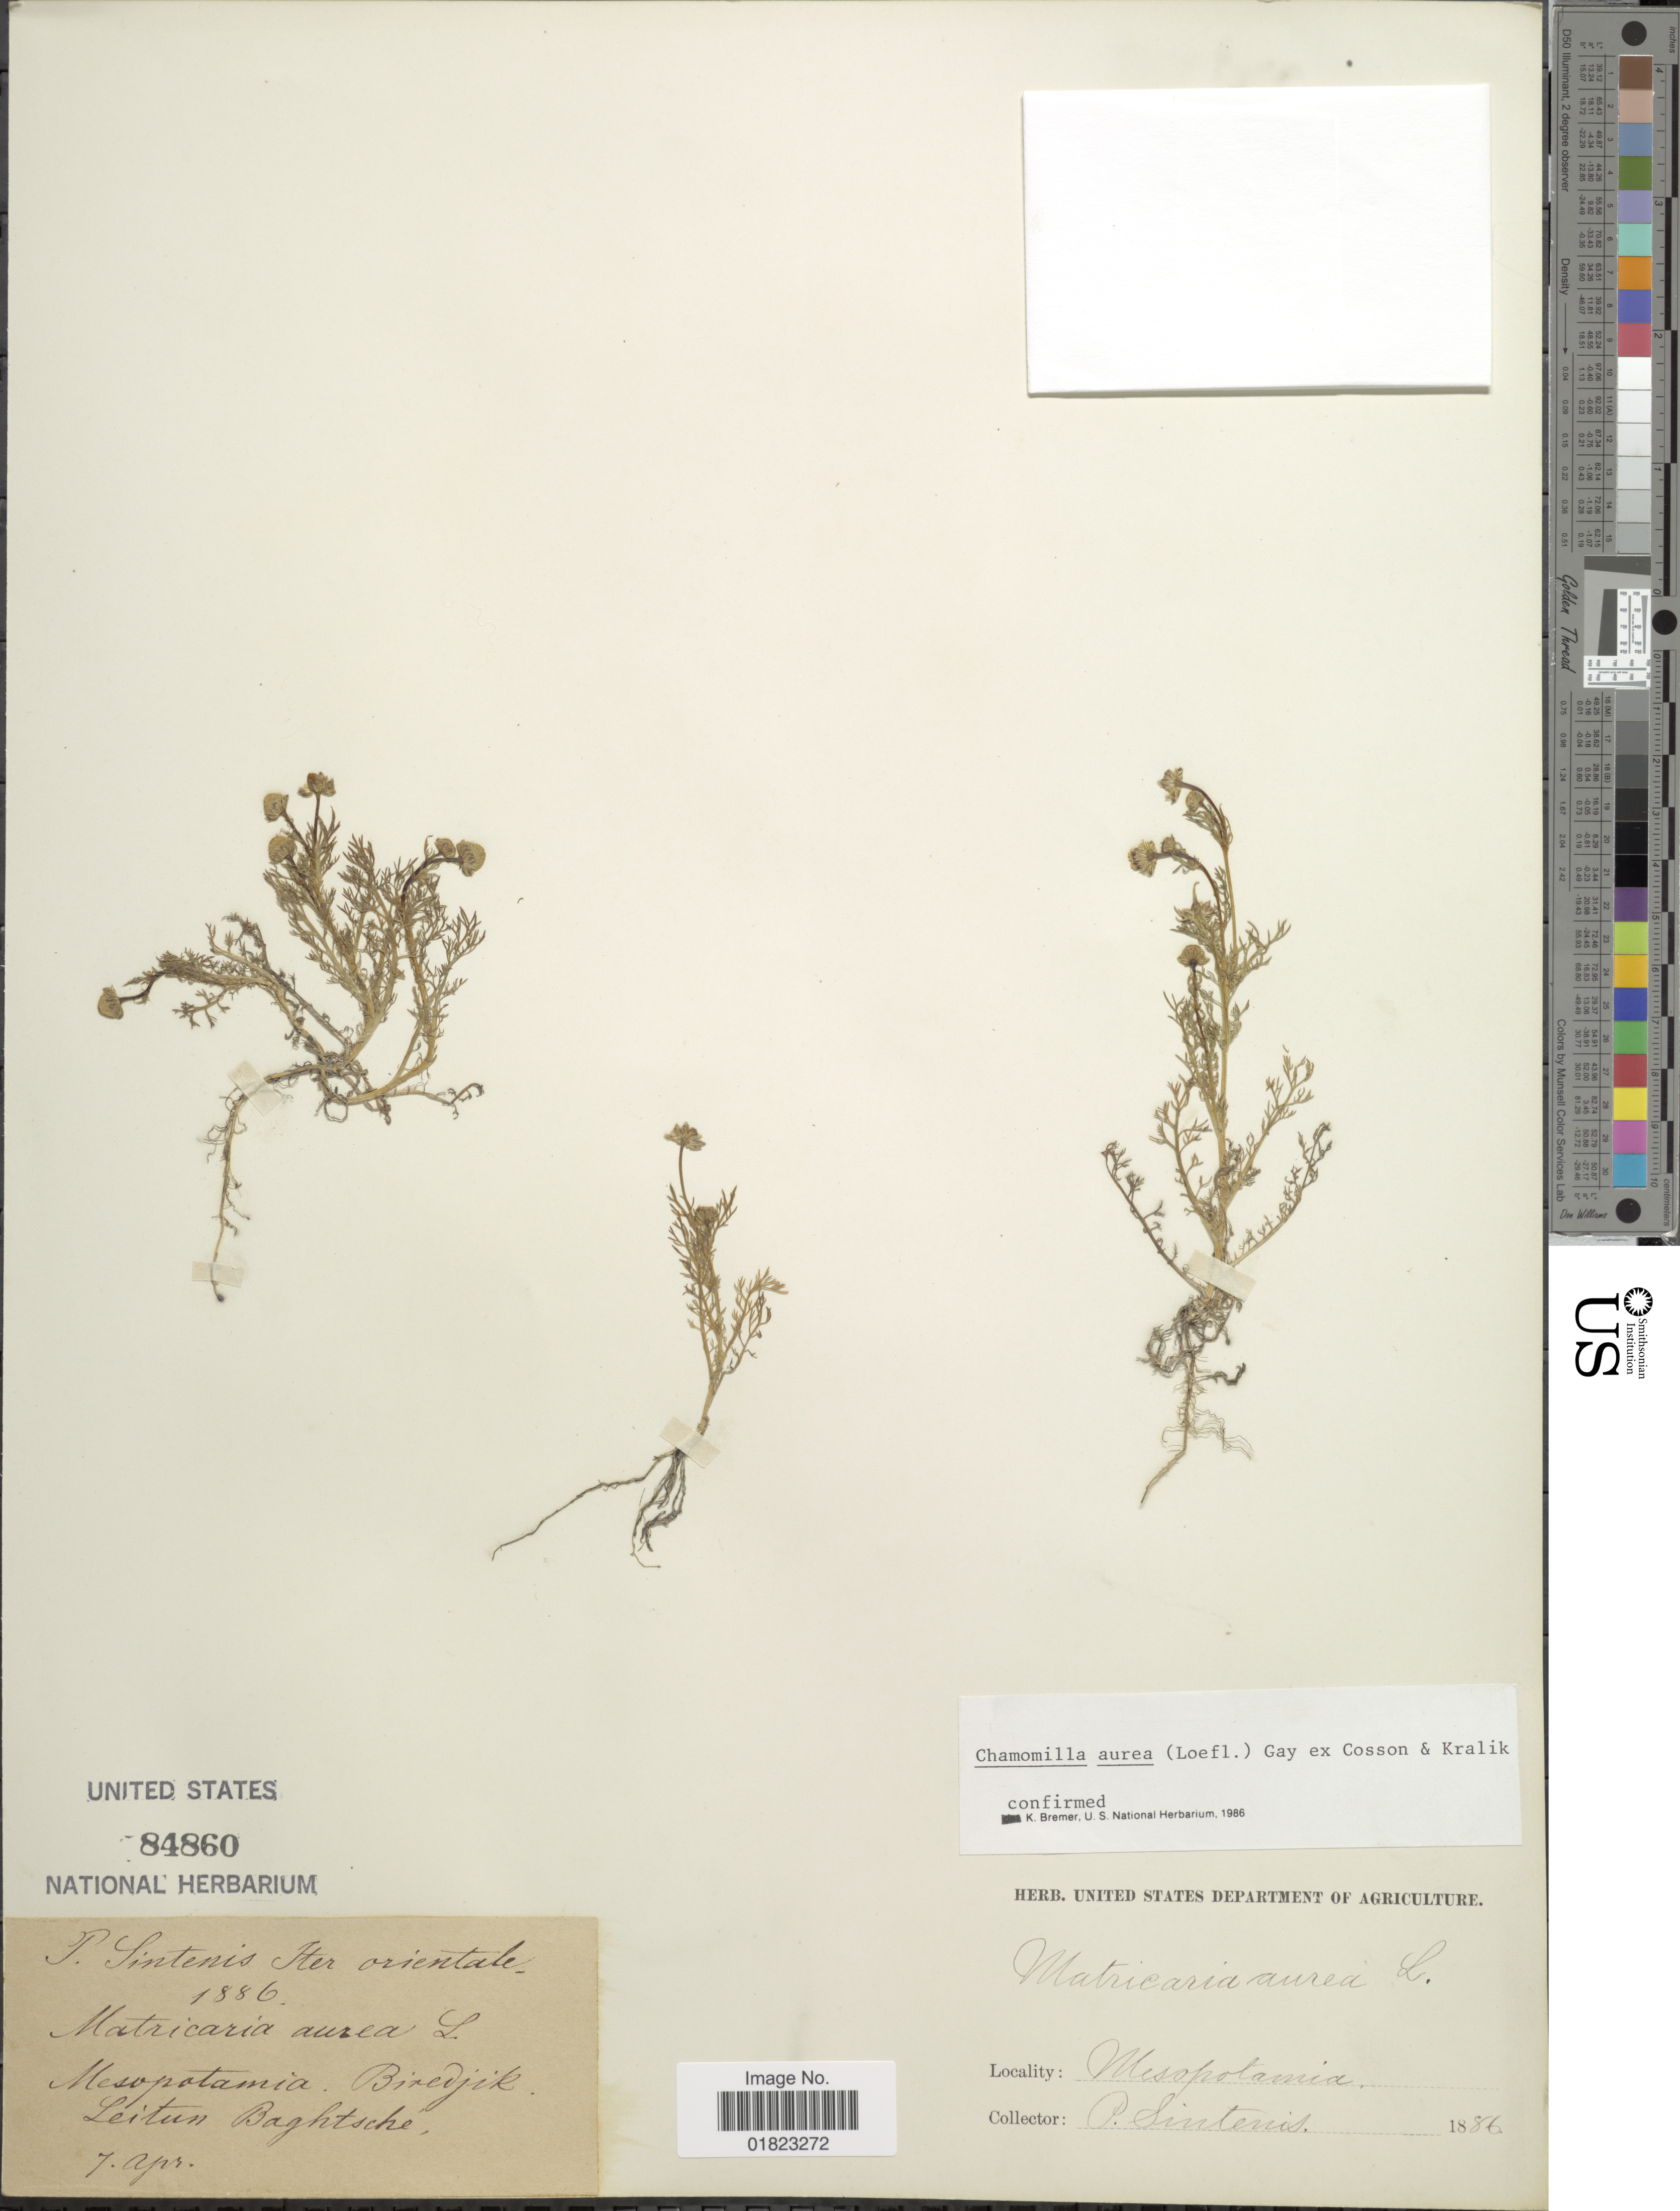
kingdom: Plantae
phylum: Tracheophyta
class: Magnoliopsida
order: Asterales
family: Asteraceae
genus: Matricaria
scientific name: Matricaria aurea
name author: (Loefl.) Sch. Bip.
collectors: P. Sintenis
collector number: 342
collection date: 1888-04-07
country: Turkey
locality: Mesopotamia, Biredjik. Seitun Baghtsche.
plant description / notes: This collection is part of Paul Sintenis' “Iter Orientale 1888” trip, andthe collector number is 342.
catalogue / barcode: US 84860